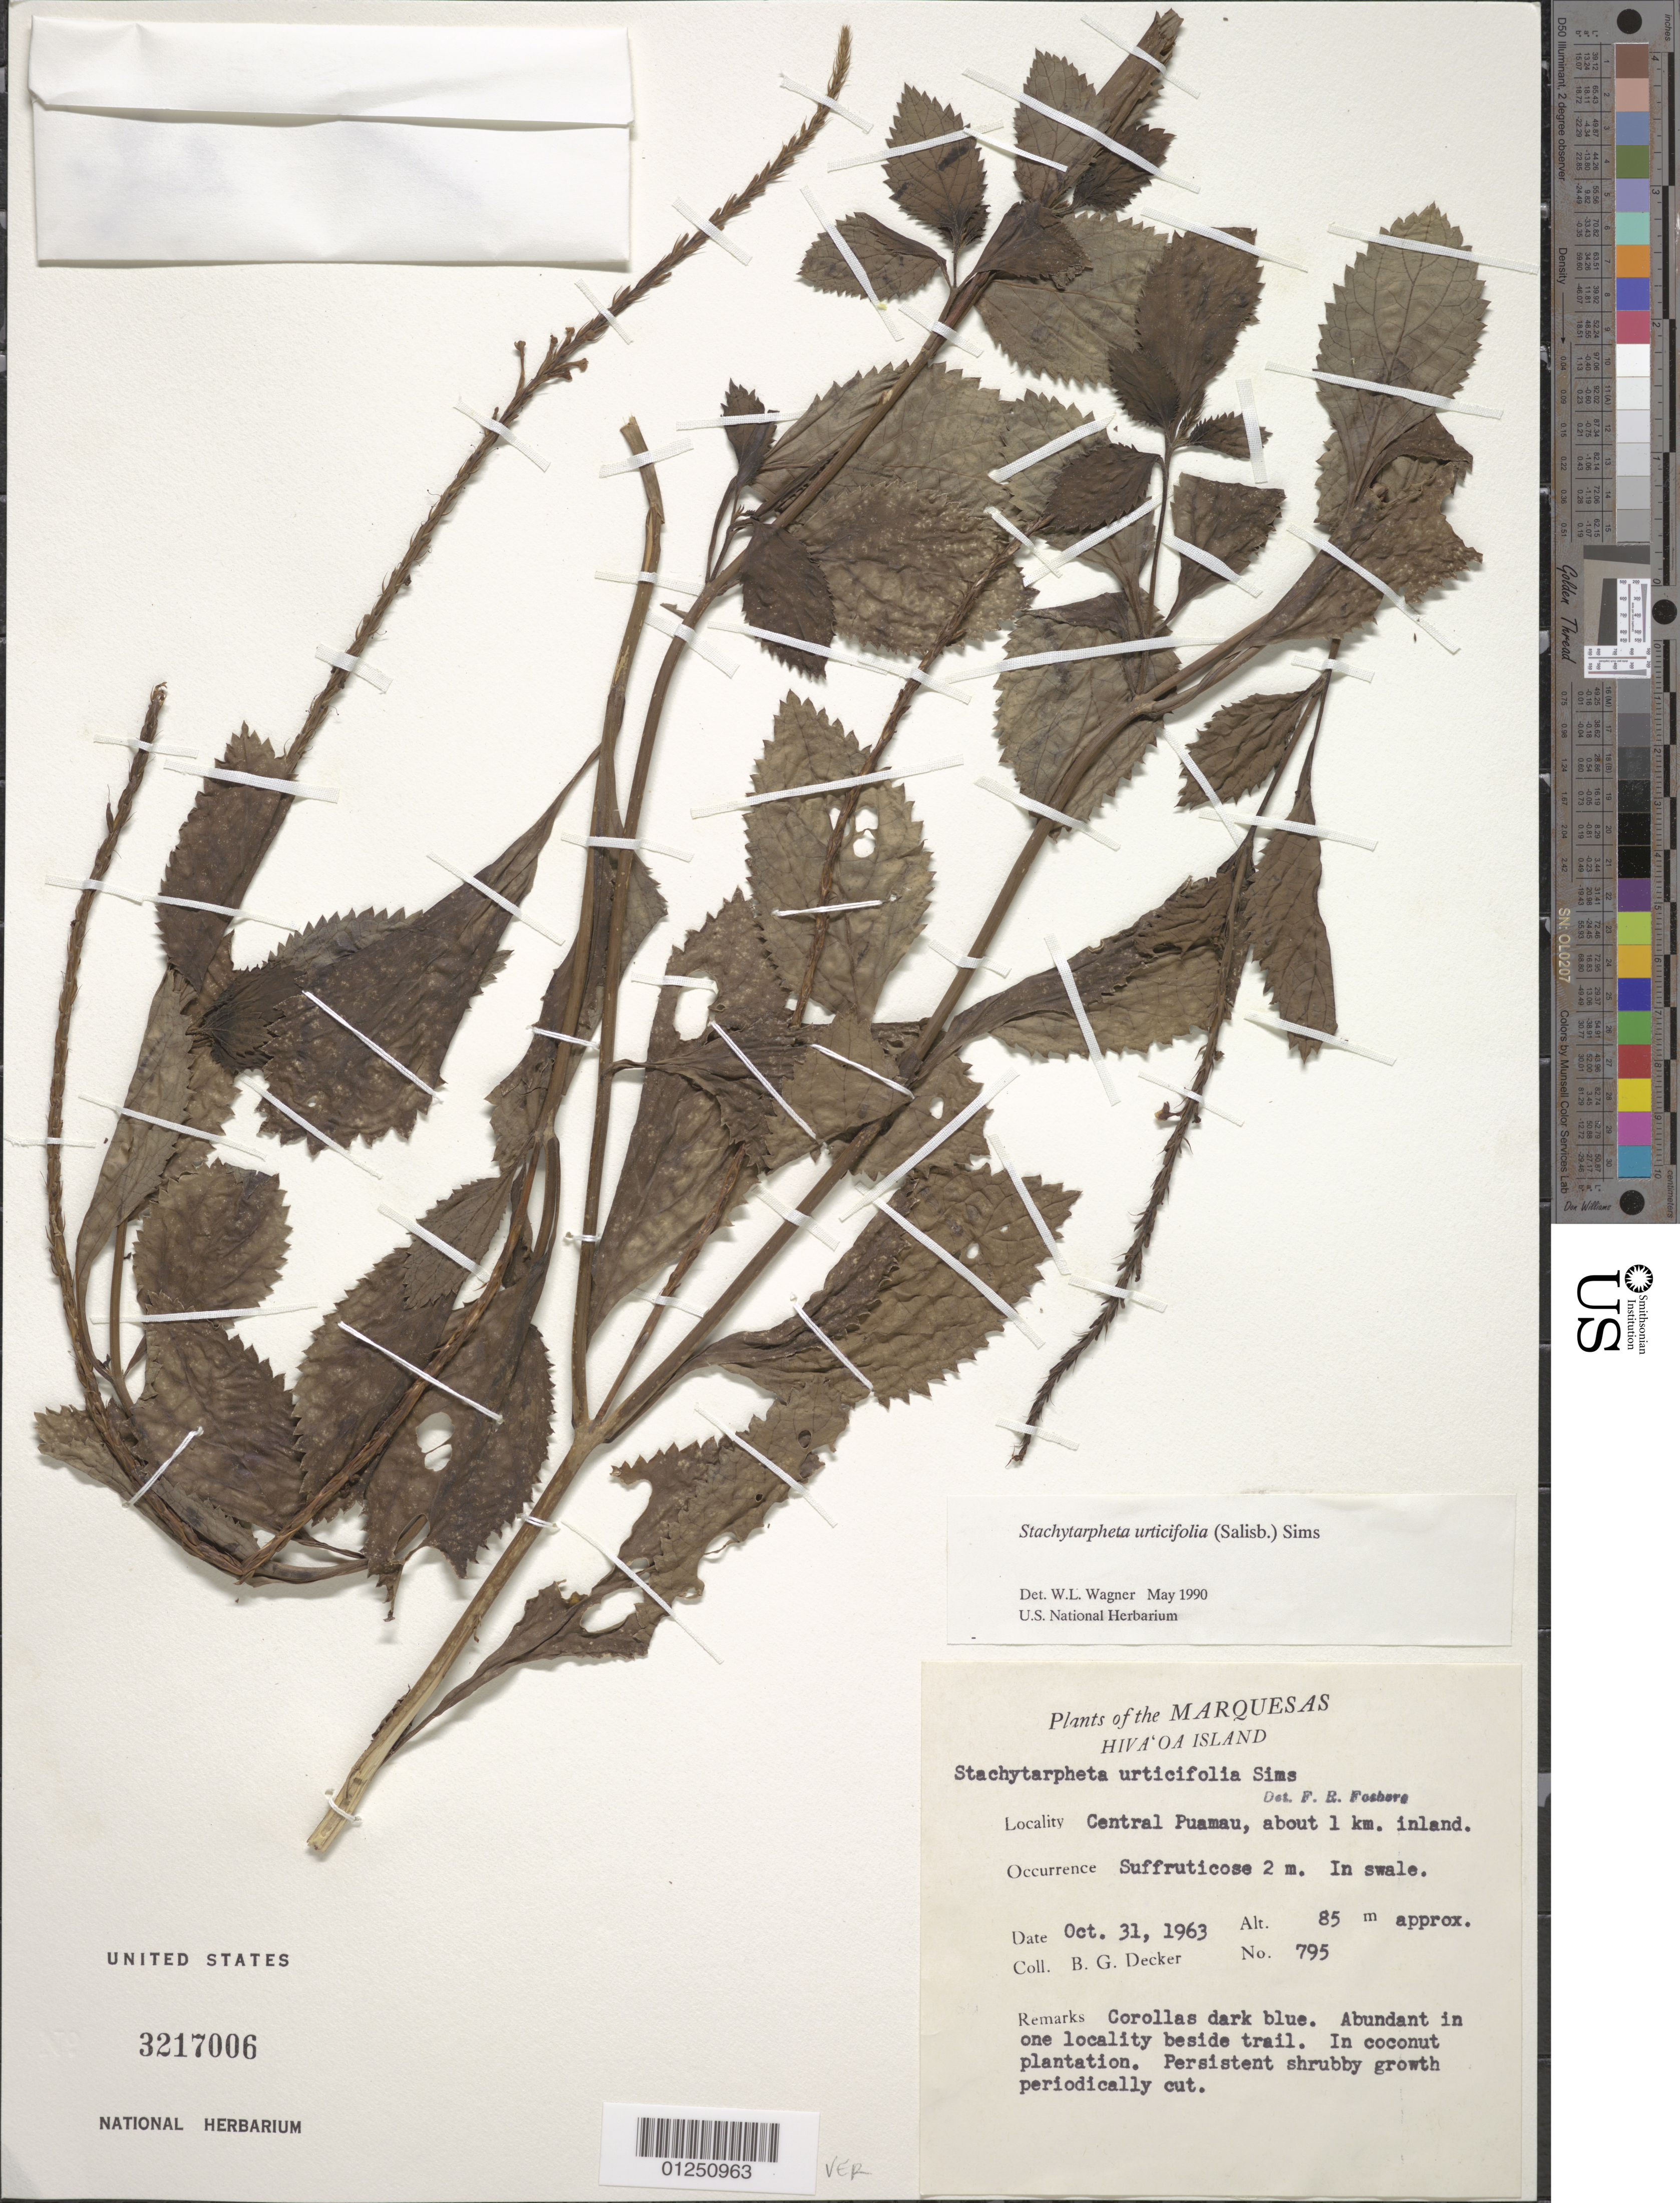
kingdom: Plantae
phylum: Tracheophyta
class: Magnoliopsida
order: Lamiales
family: Verbenaceae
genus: Stachytarpheta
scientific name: Stachytarpheta cayennensis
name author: (Rich.) Vahl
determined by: Wagner, W. L., (BOT), Smithsonian Institution - National Museum of Natural History (UNITED STATES)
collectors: B. G. Decker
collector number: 795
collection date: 1963-10-31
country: French Polynesia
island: Hiva Oa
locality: central Puamau, 1 km inland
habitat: In coconut plantation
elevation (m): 85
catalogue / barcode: US 3217006